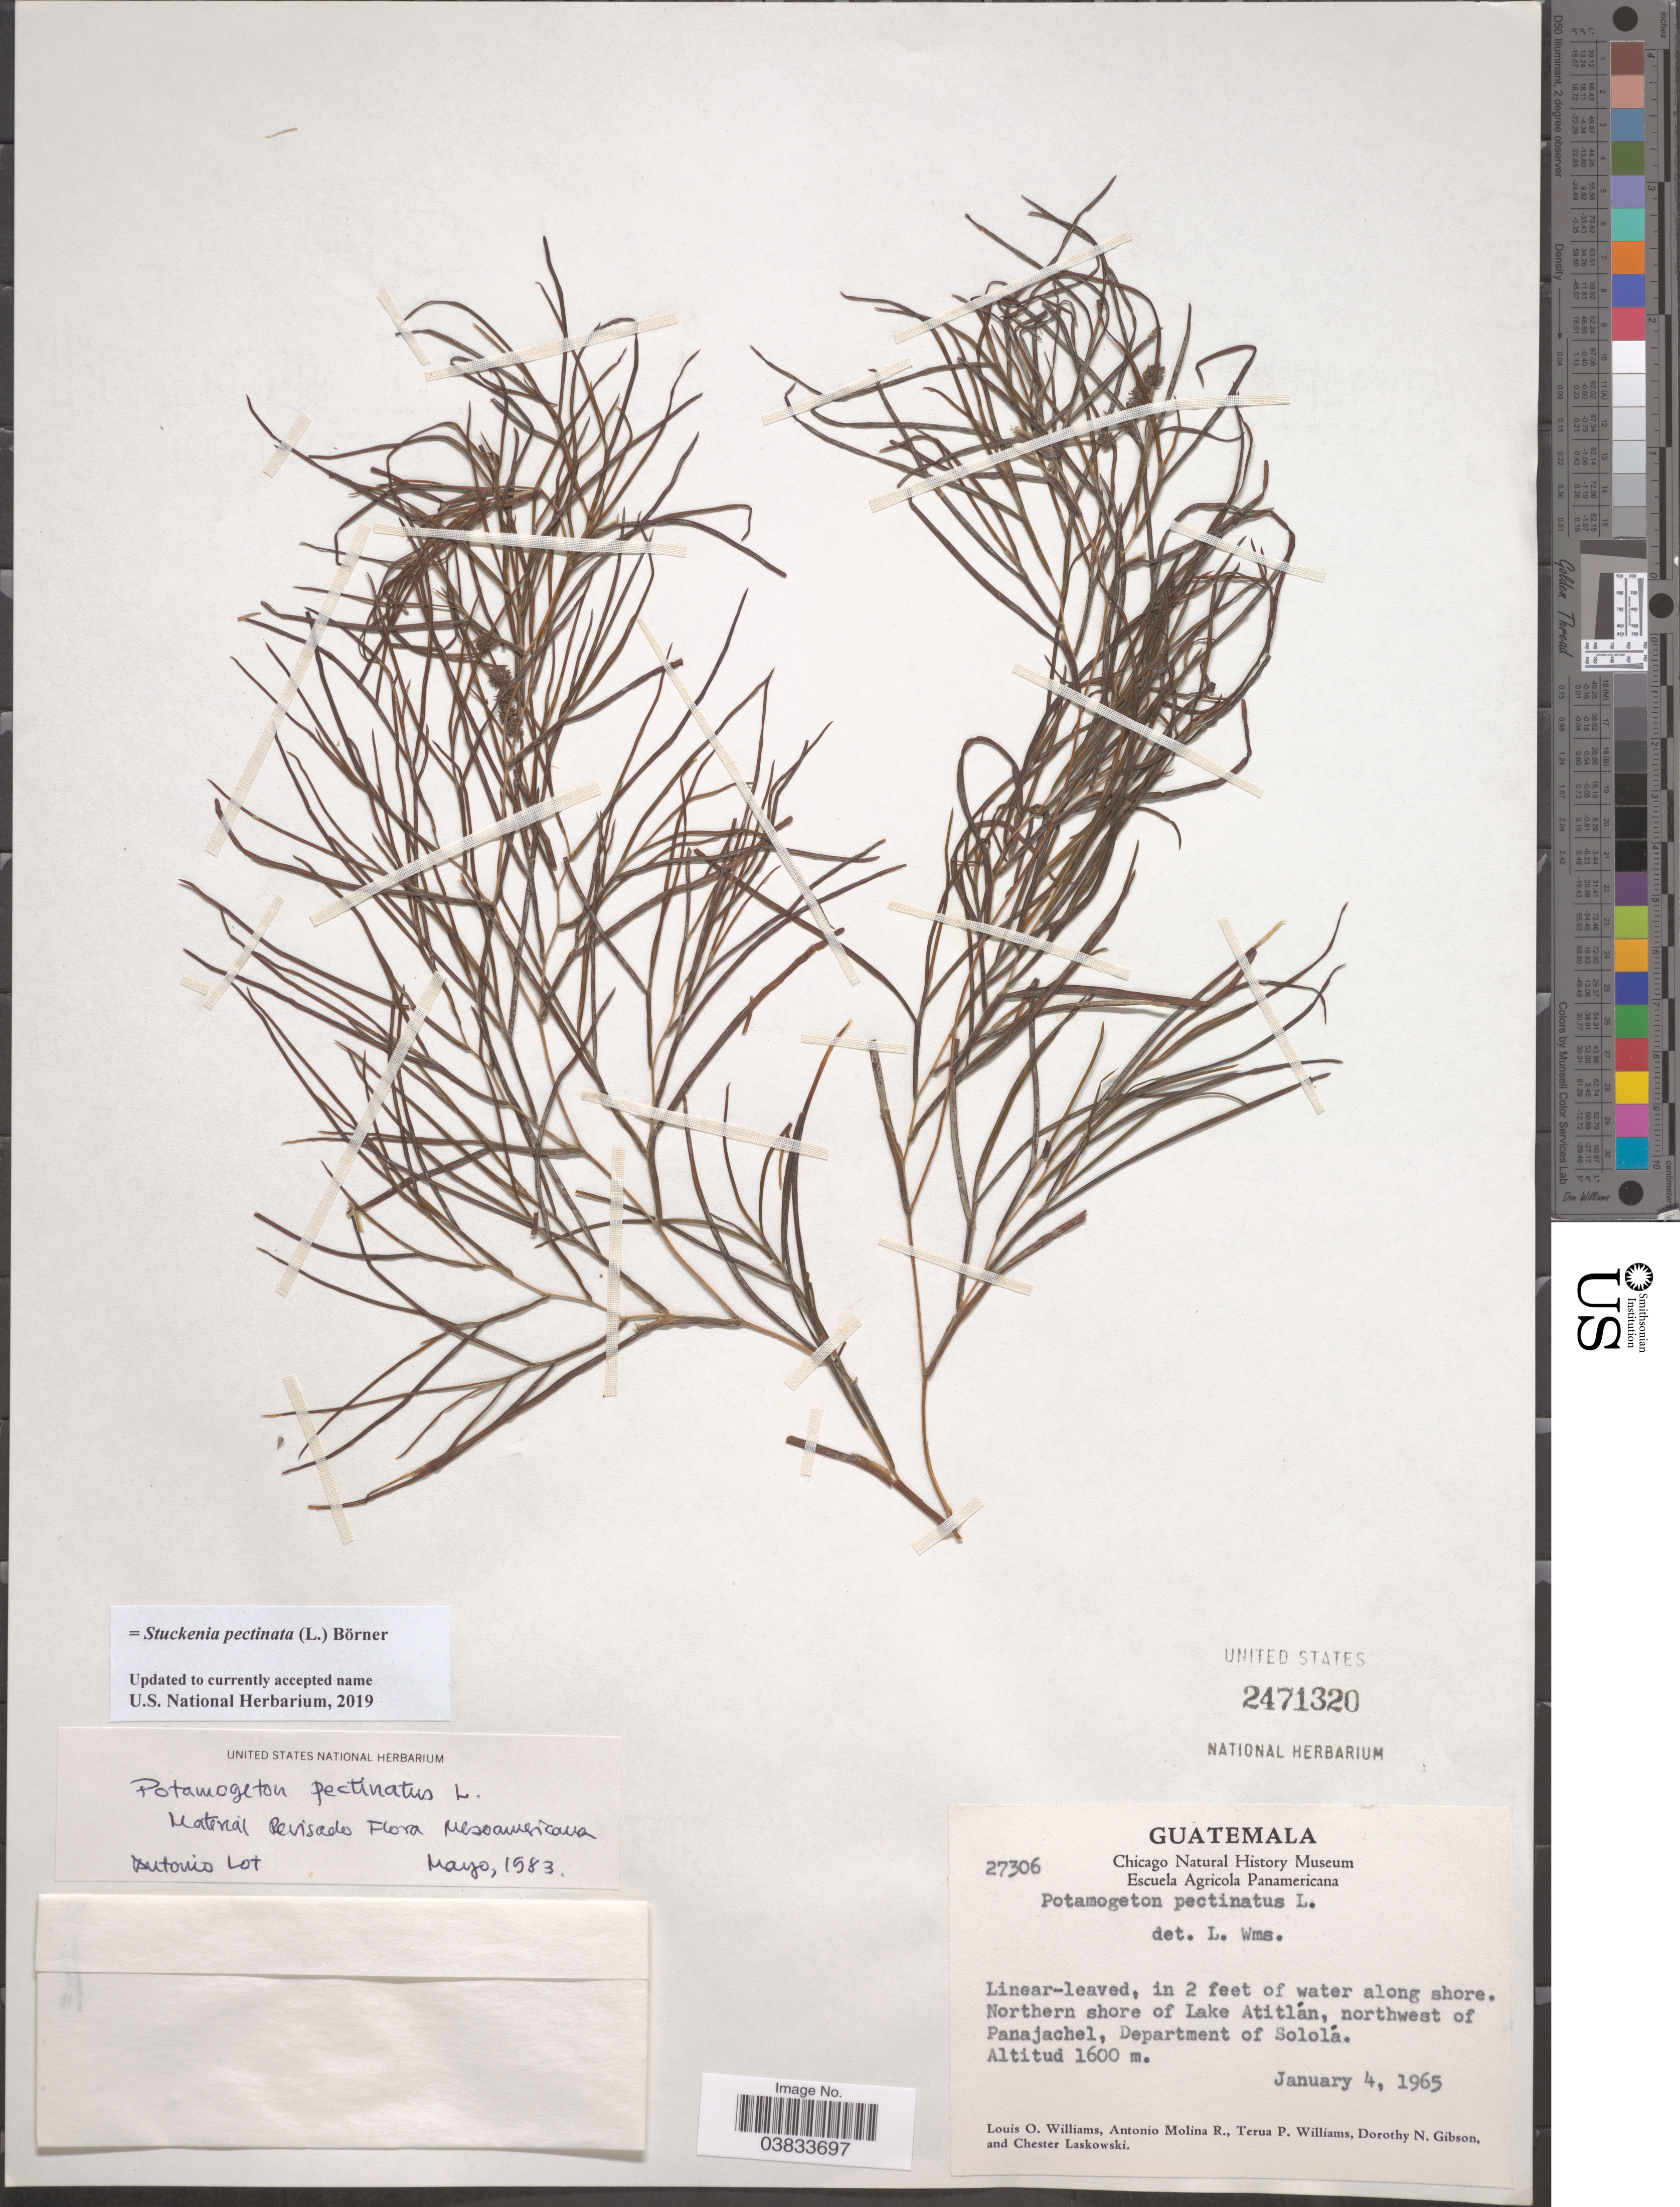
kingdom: Plantae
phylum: Tracheophyta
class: Liliopsida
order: Alismatales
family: Potamogetonaceae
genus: Stuckenia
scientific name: Stuckenia pectinata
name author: (L.) Börner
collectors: L. O. Williams, A. Molina R., T. Williams, D. N. Gibson & C. Laskowski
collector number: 27306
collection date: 1965-01-04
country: Guatemala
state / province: Solola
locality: Northern shore of Lake Atitlán, northwest of Panajachel, Department of Sololá.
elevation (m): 1600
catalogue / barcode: US 2471320